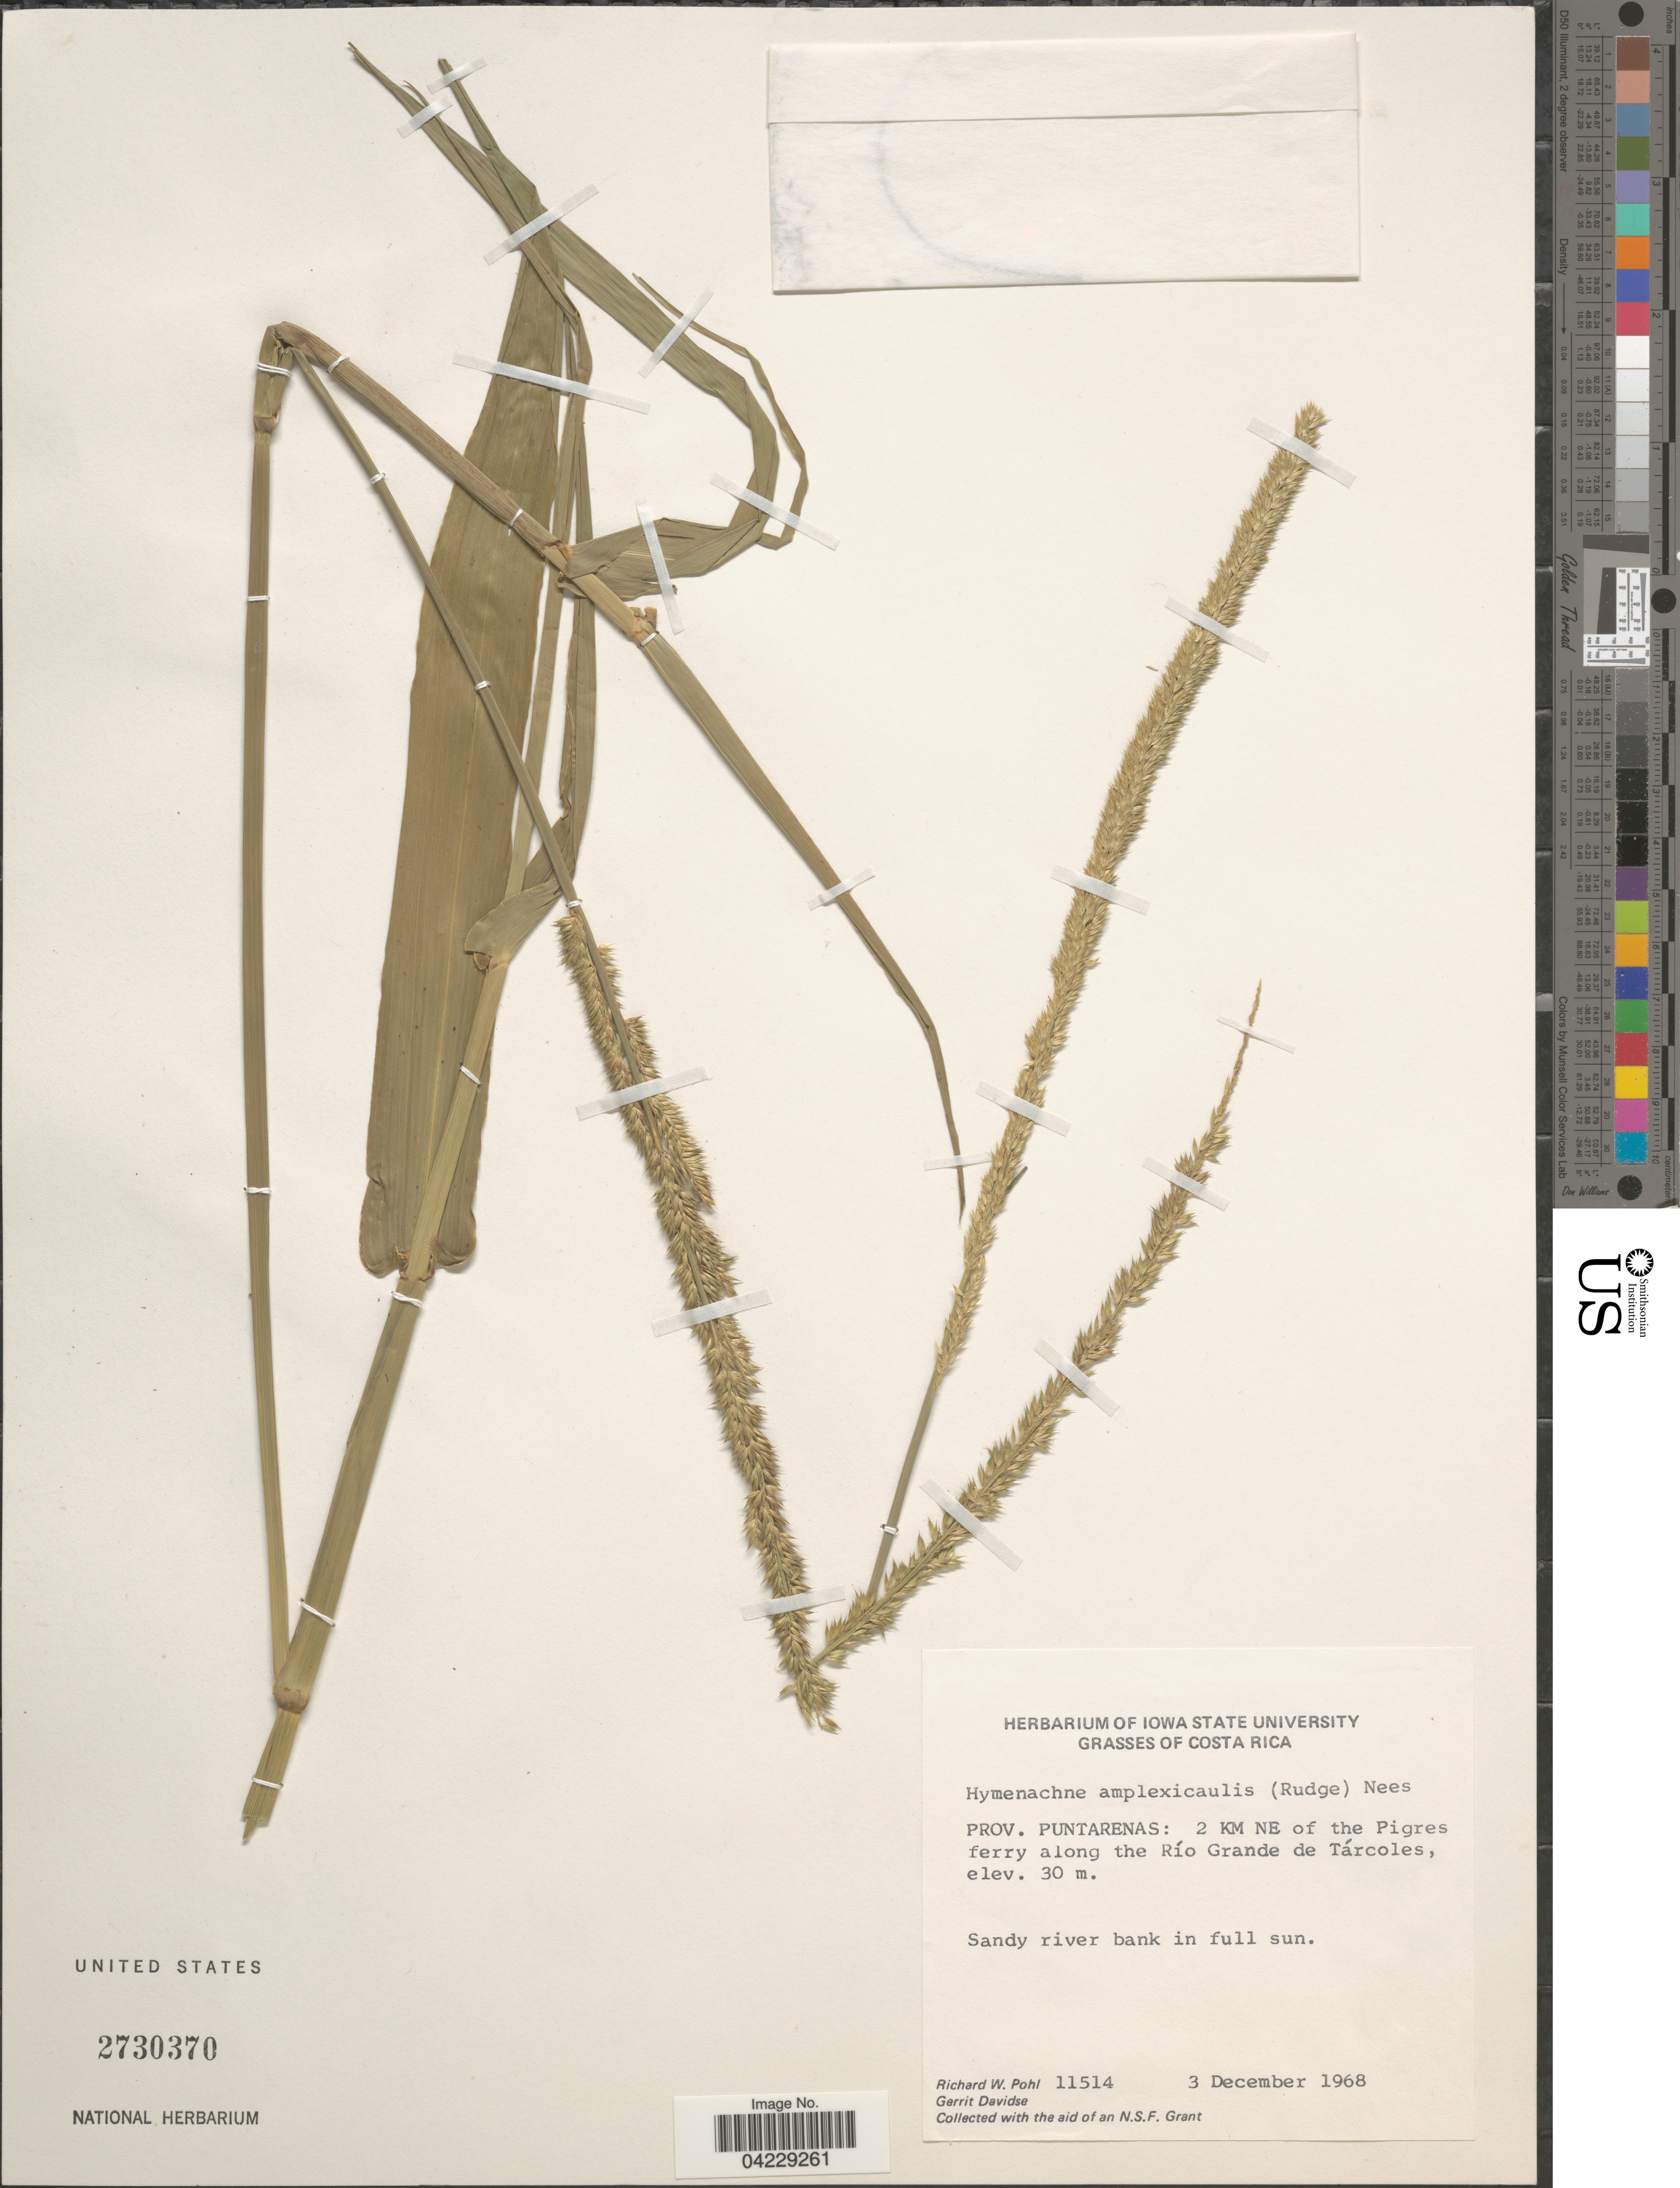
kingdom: Plantae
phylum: Tracheophyta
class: Liliopsida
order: Poales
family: Poaceae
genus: Hymenachne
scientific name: Hymenachne amplexicaulis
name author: (Rudge) Nees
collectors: R. W. Pohl & G. Davidse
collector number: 11514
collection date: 1968-12-03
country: Costa Rica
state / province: Puntarenas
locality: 2 Km NE of the Pigres ferry along the Río Grande de Tárcoles.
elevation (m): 30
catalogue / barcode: US 2730370